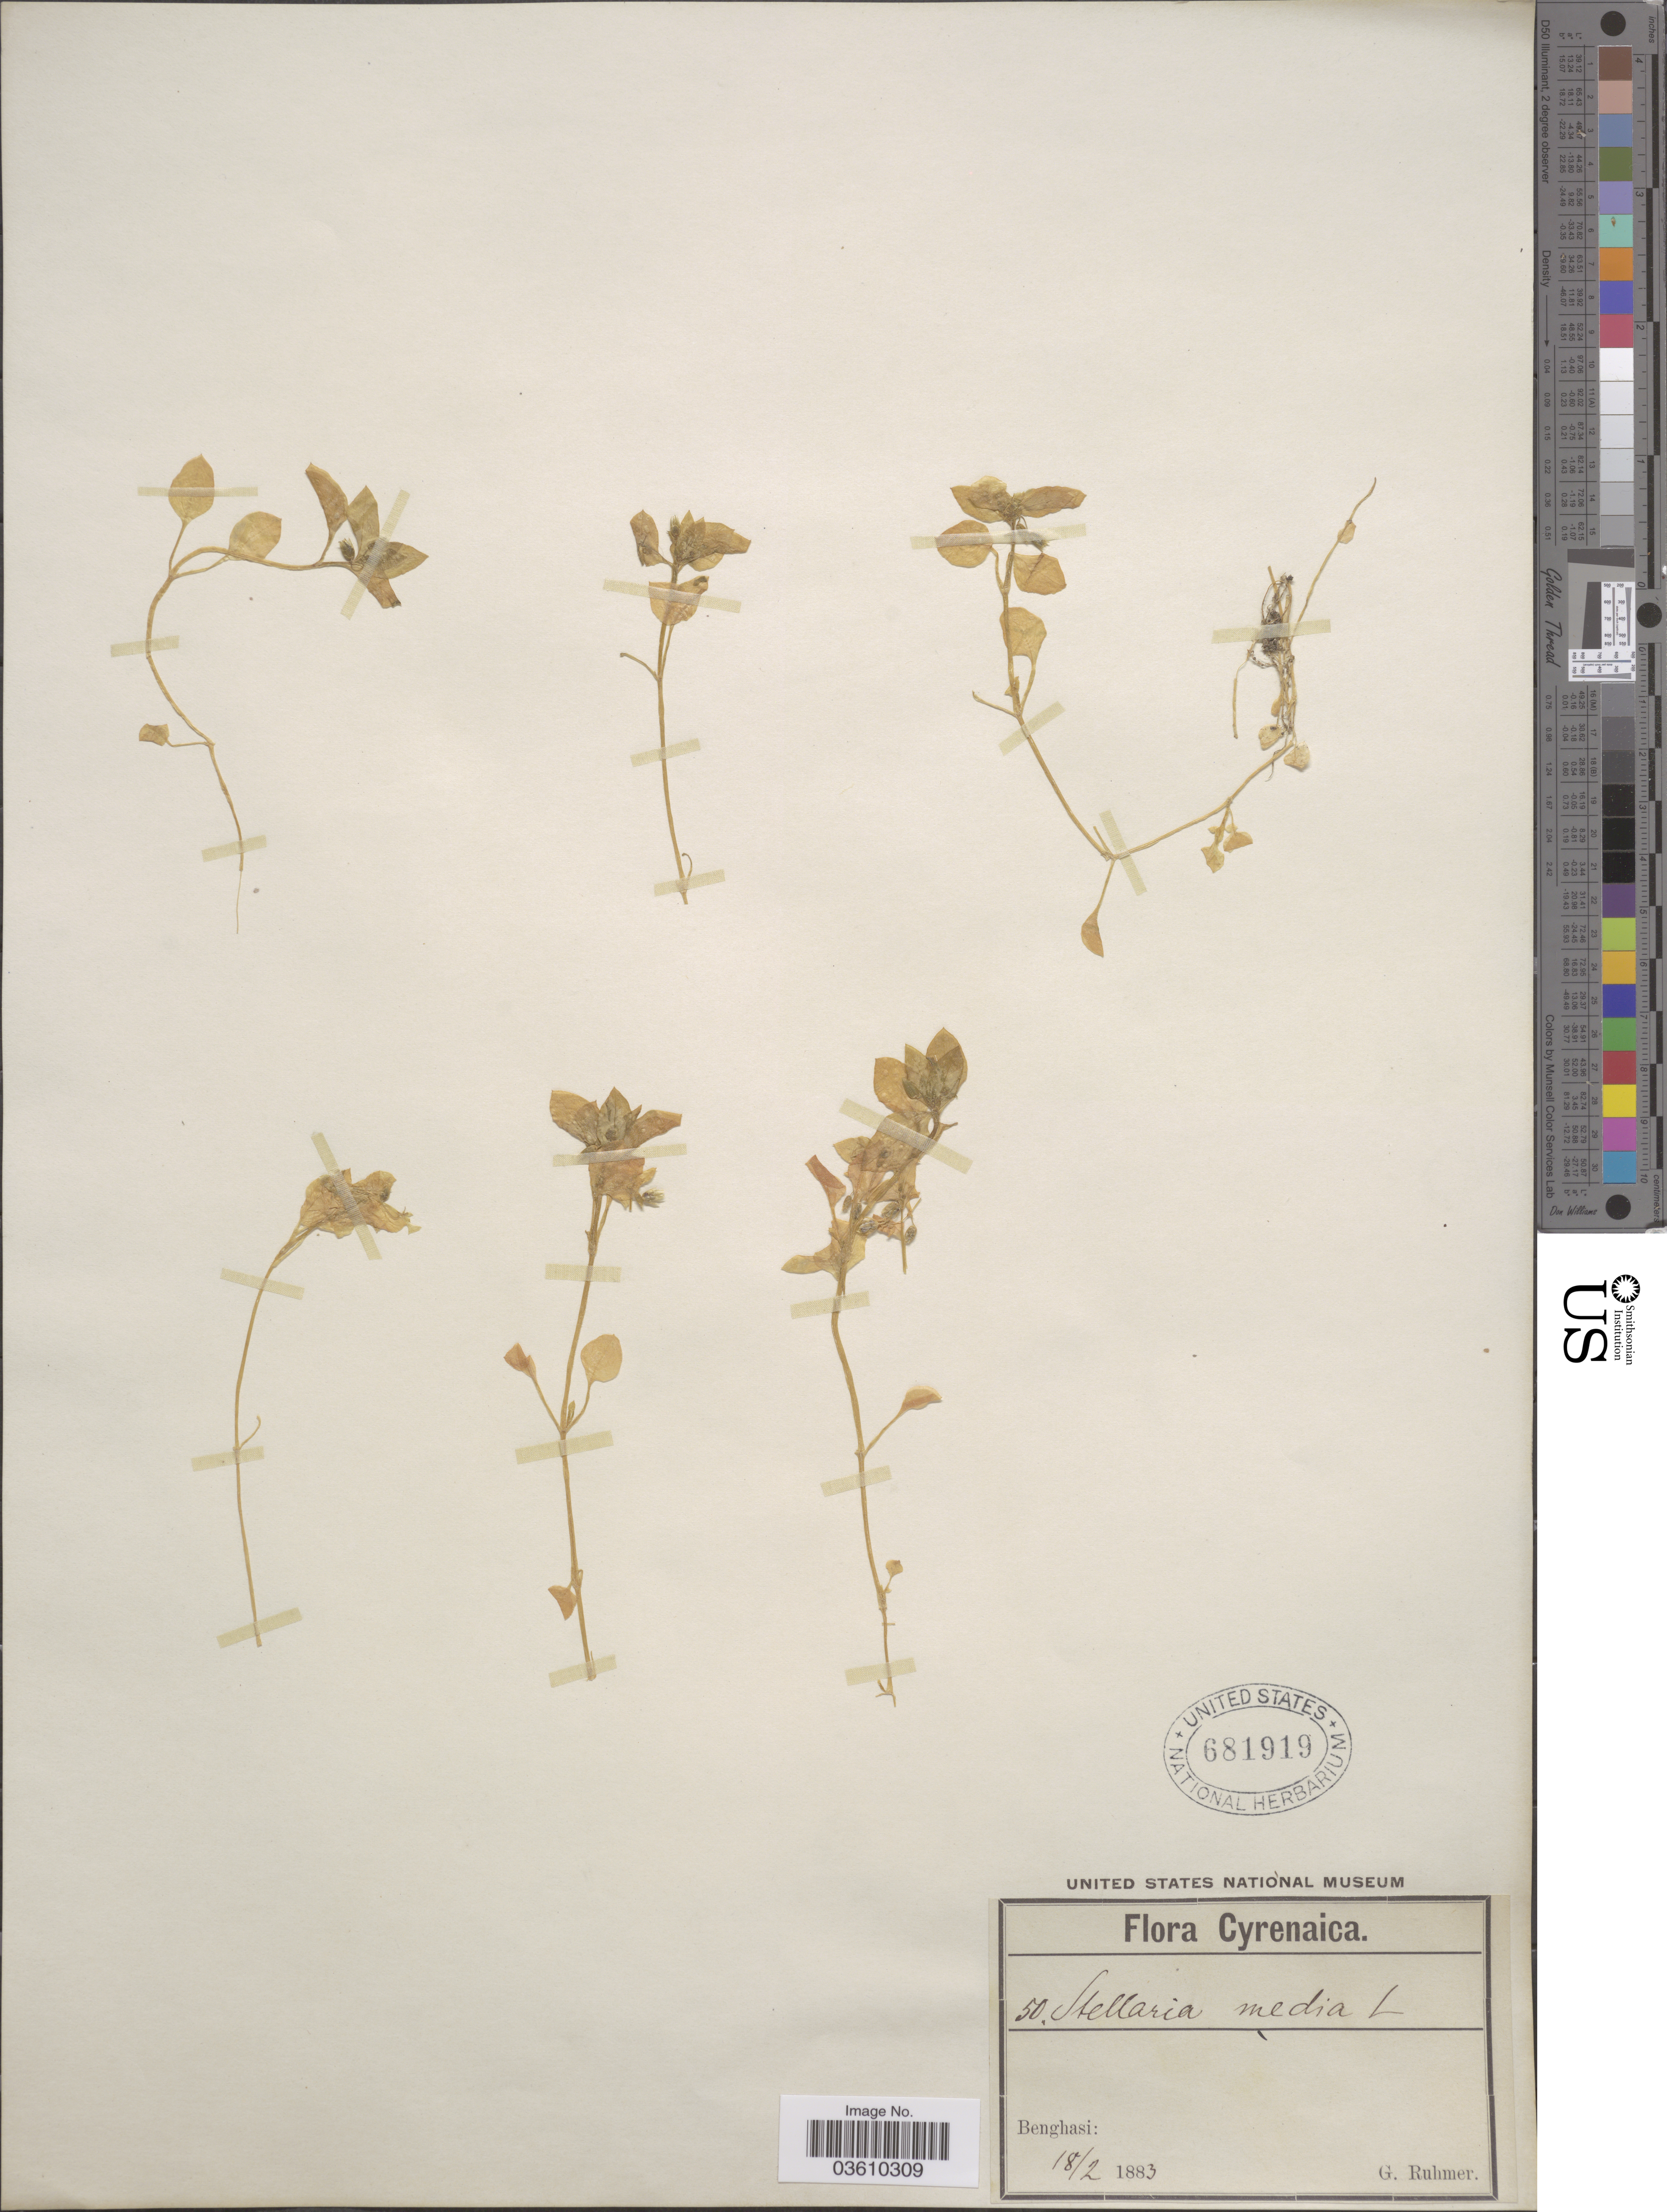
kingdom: Plantae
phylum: Tracheophyta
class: Magnoliopsida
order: Caryophyllales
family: Caryophyllaceae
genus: Stellaria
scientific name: Stellaria media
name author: (L.) Vill.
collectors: G. Ruhmer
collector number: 50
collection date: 1883-02-18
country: Libya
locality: Cyrenaica. Benghasi.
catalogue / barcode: US 681919